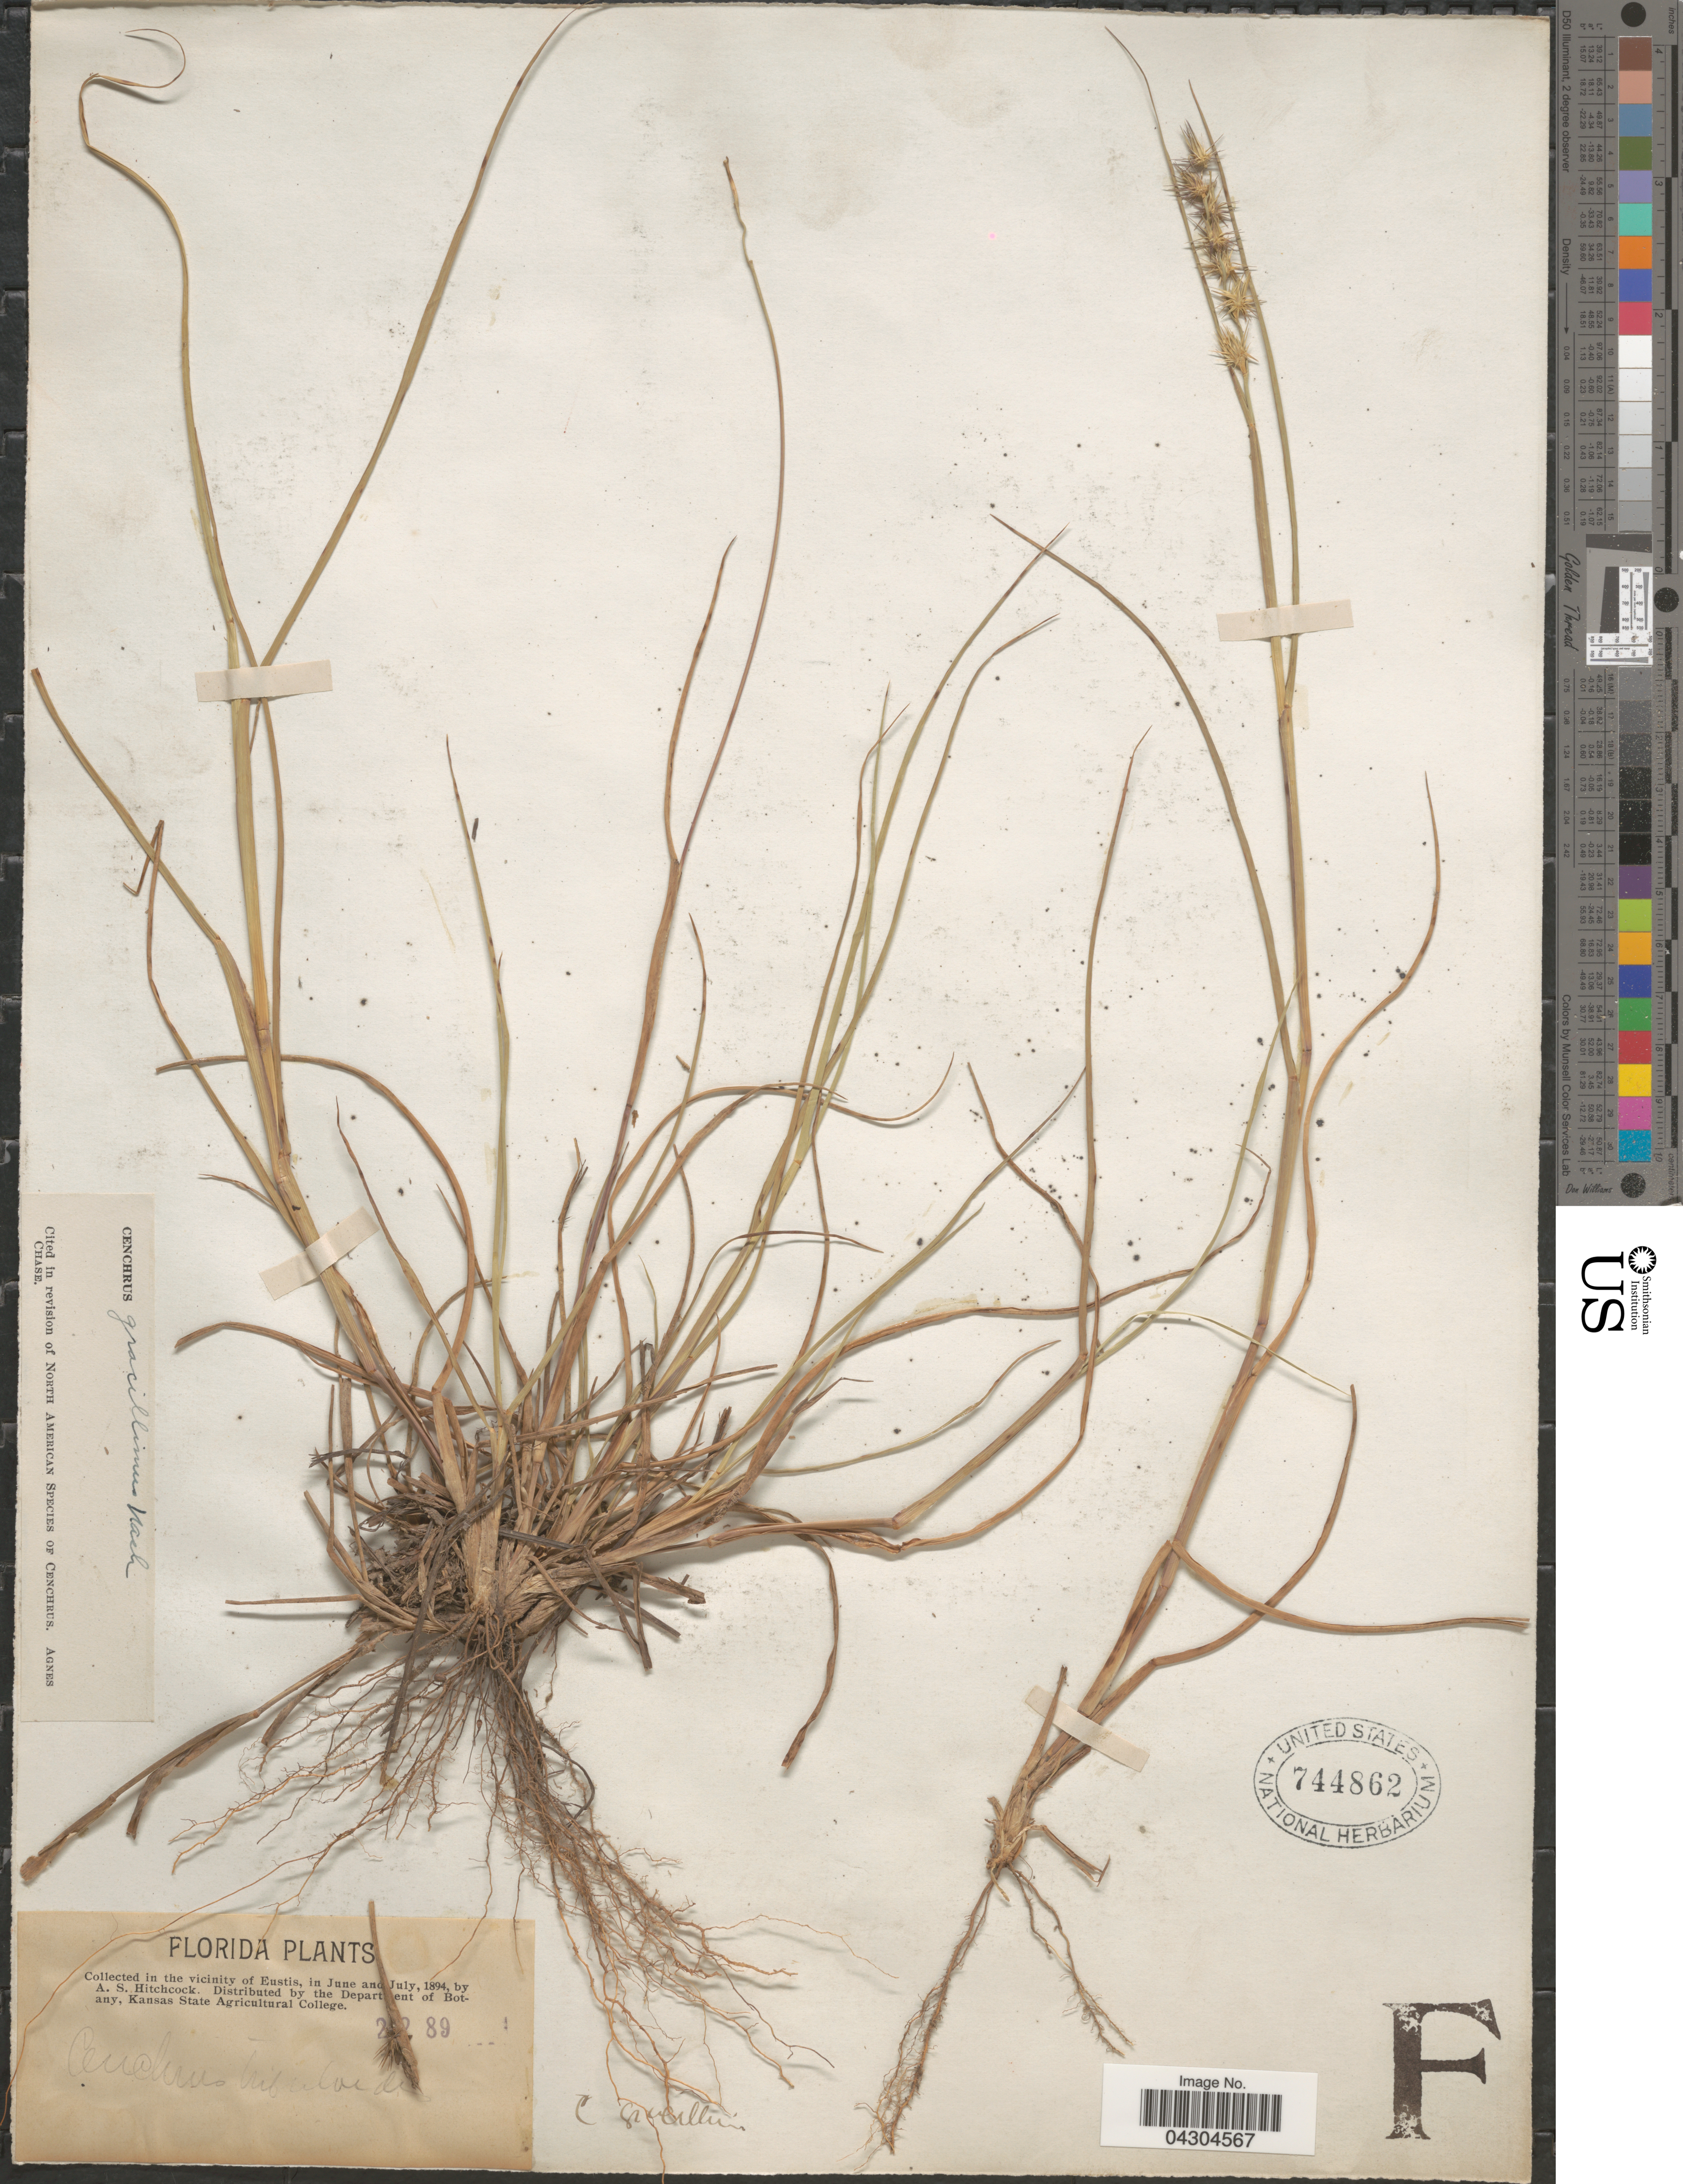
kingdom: Plantae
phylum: Tracheophyta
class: Liliopsida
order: Poales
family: Poaceae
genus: Cenchrus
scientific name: Cenchrus gracillimus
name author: Nash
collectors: A. S. Hitchcock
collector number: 2289*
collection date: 1894-06/1894-07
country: United States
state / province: Florida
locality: In the vicinity of Eustis.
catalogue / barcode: US 744862